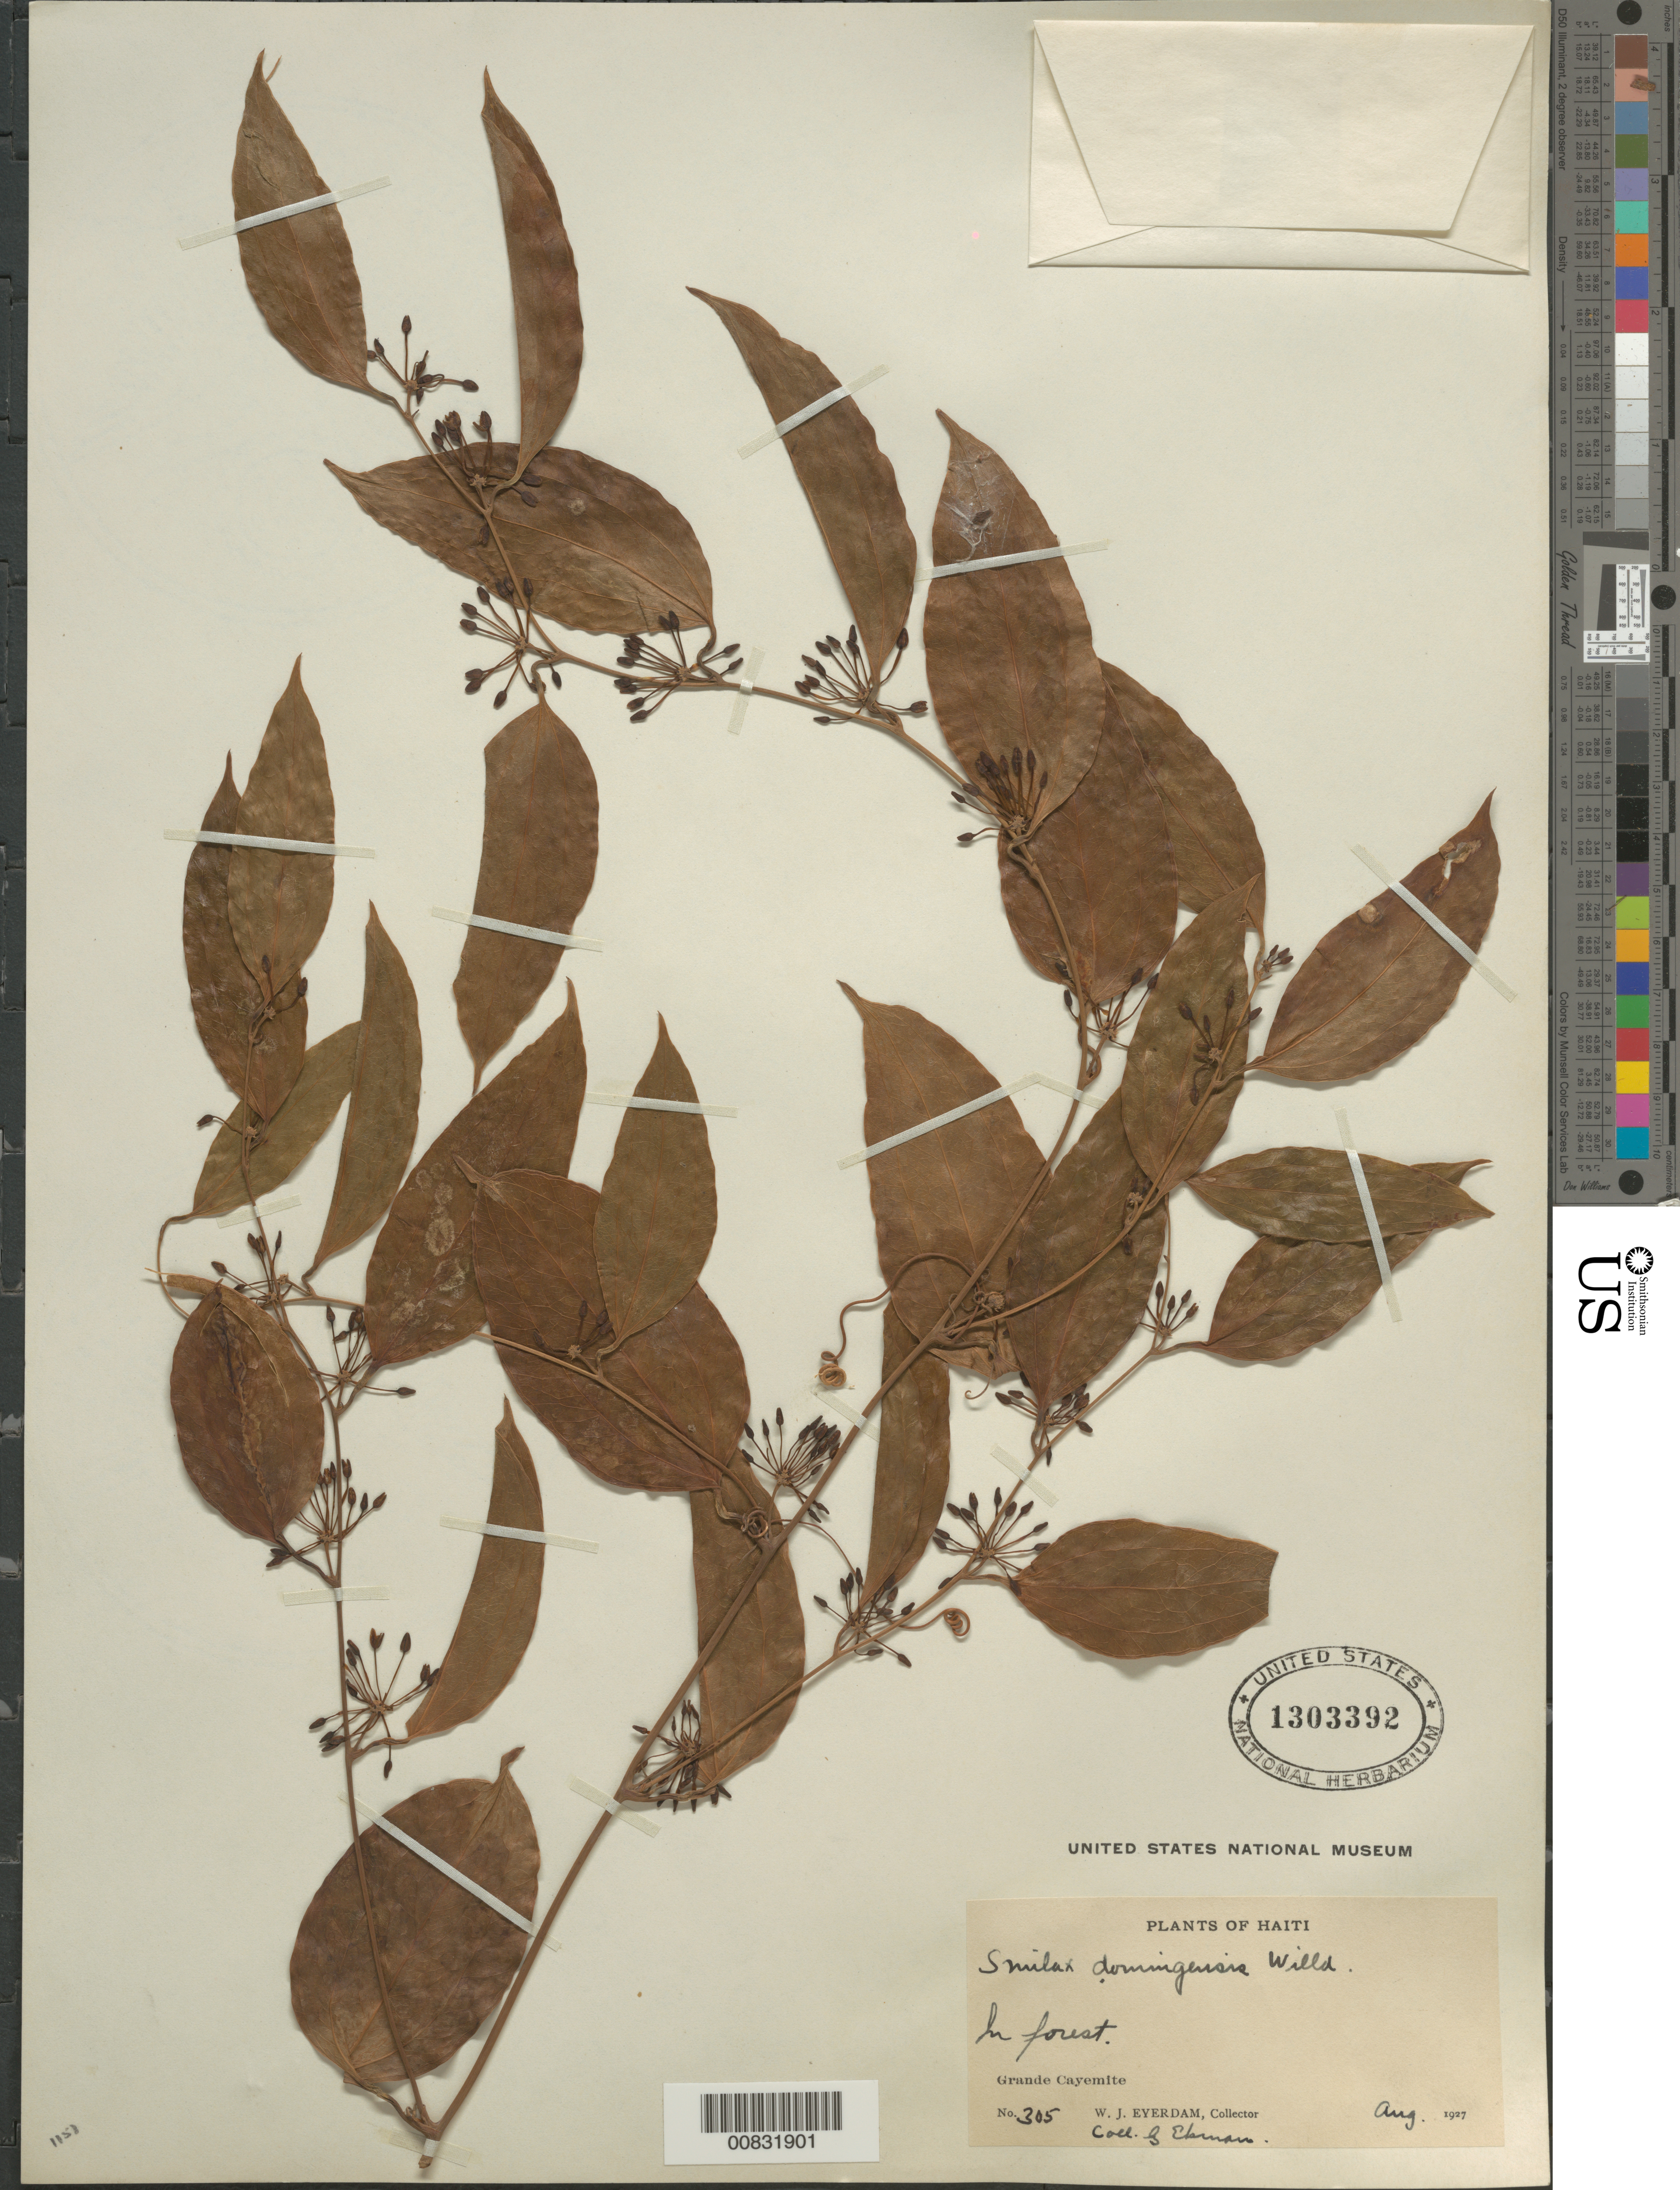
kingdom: Plantae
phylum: Tracheophyta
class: Liliopsida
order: Liliales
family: Smilacaceae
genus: Smilax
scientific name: Smilax domingensis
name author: Willd.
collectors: W. J. Eyerdam & G. Ekman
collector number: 305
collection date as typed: Aug 1927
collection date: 1927-08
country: Haiti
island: Hispaniola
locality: Grande Cayamite.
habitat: In forest.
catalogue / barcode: US 1303392